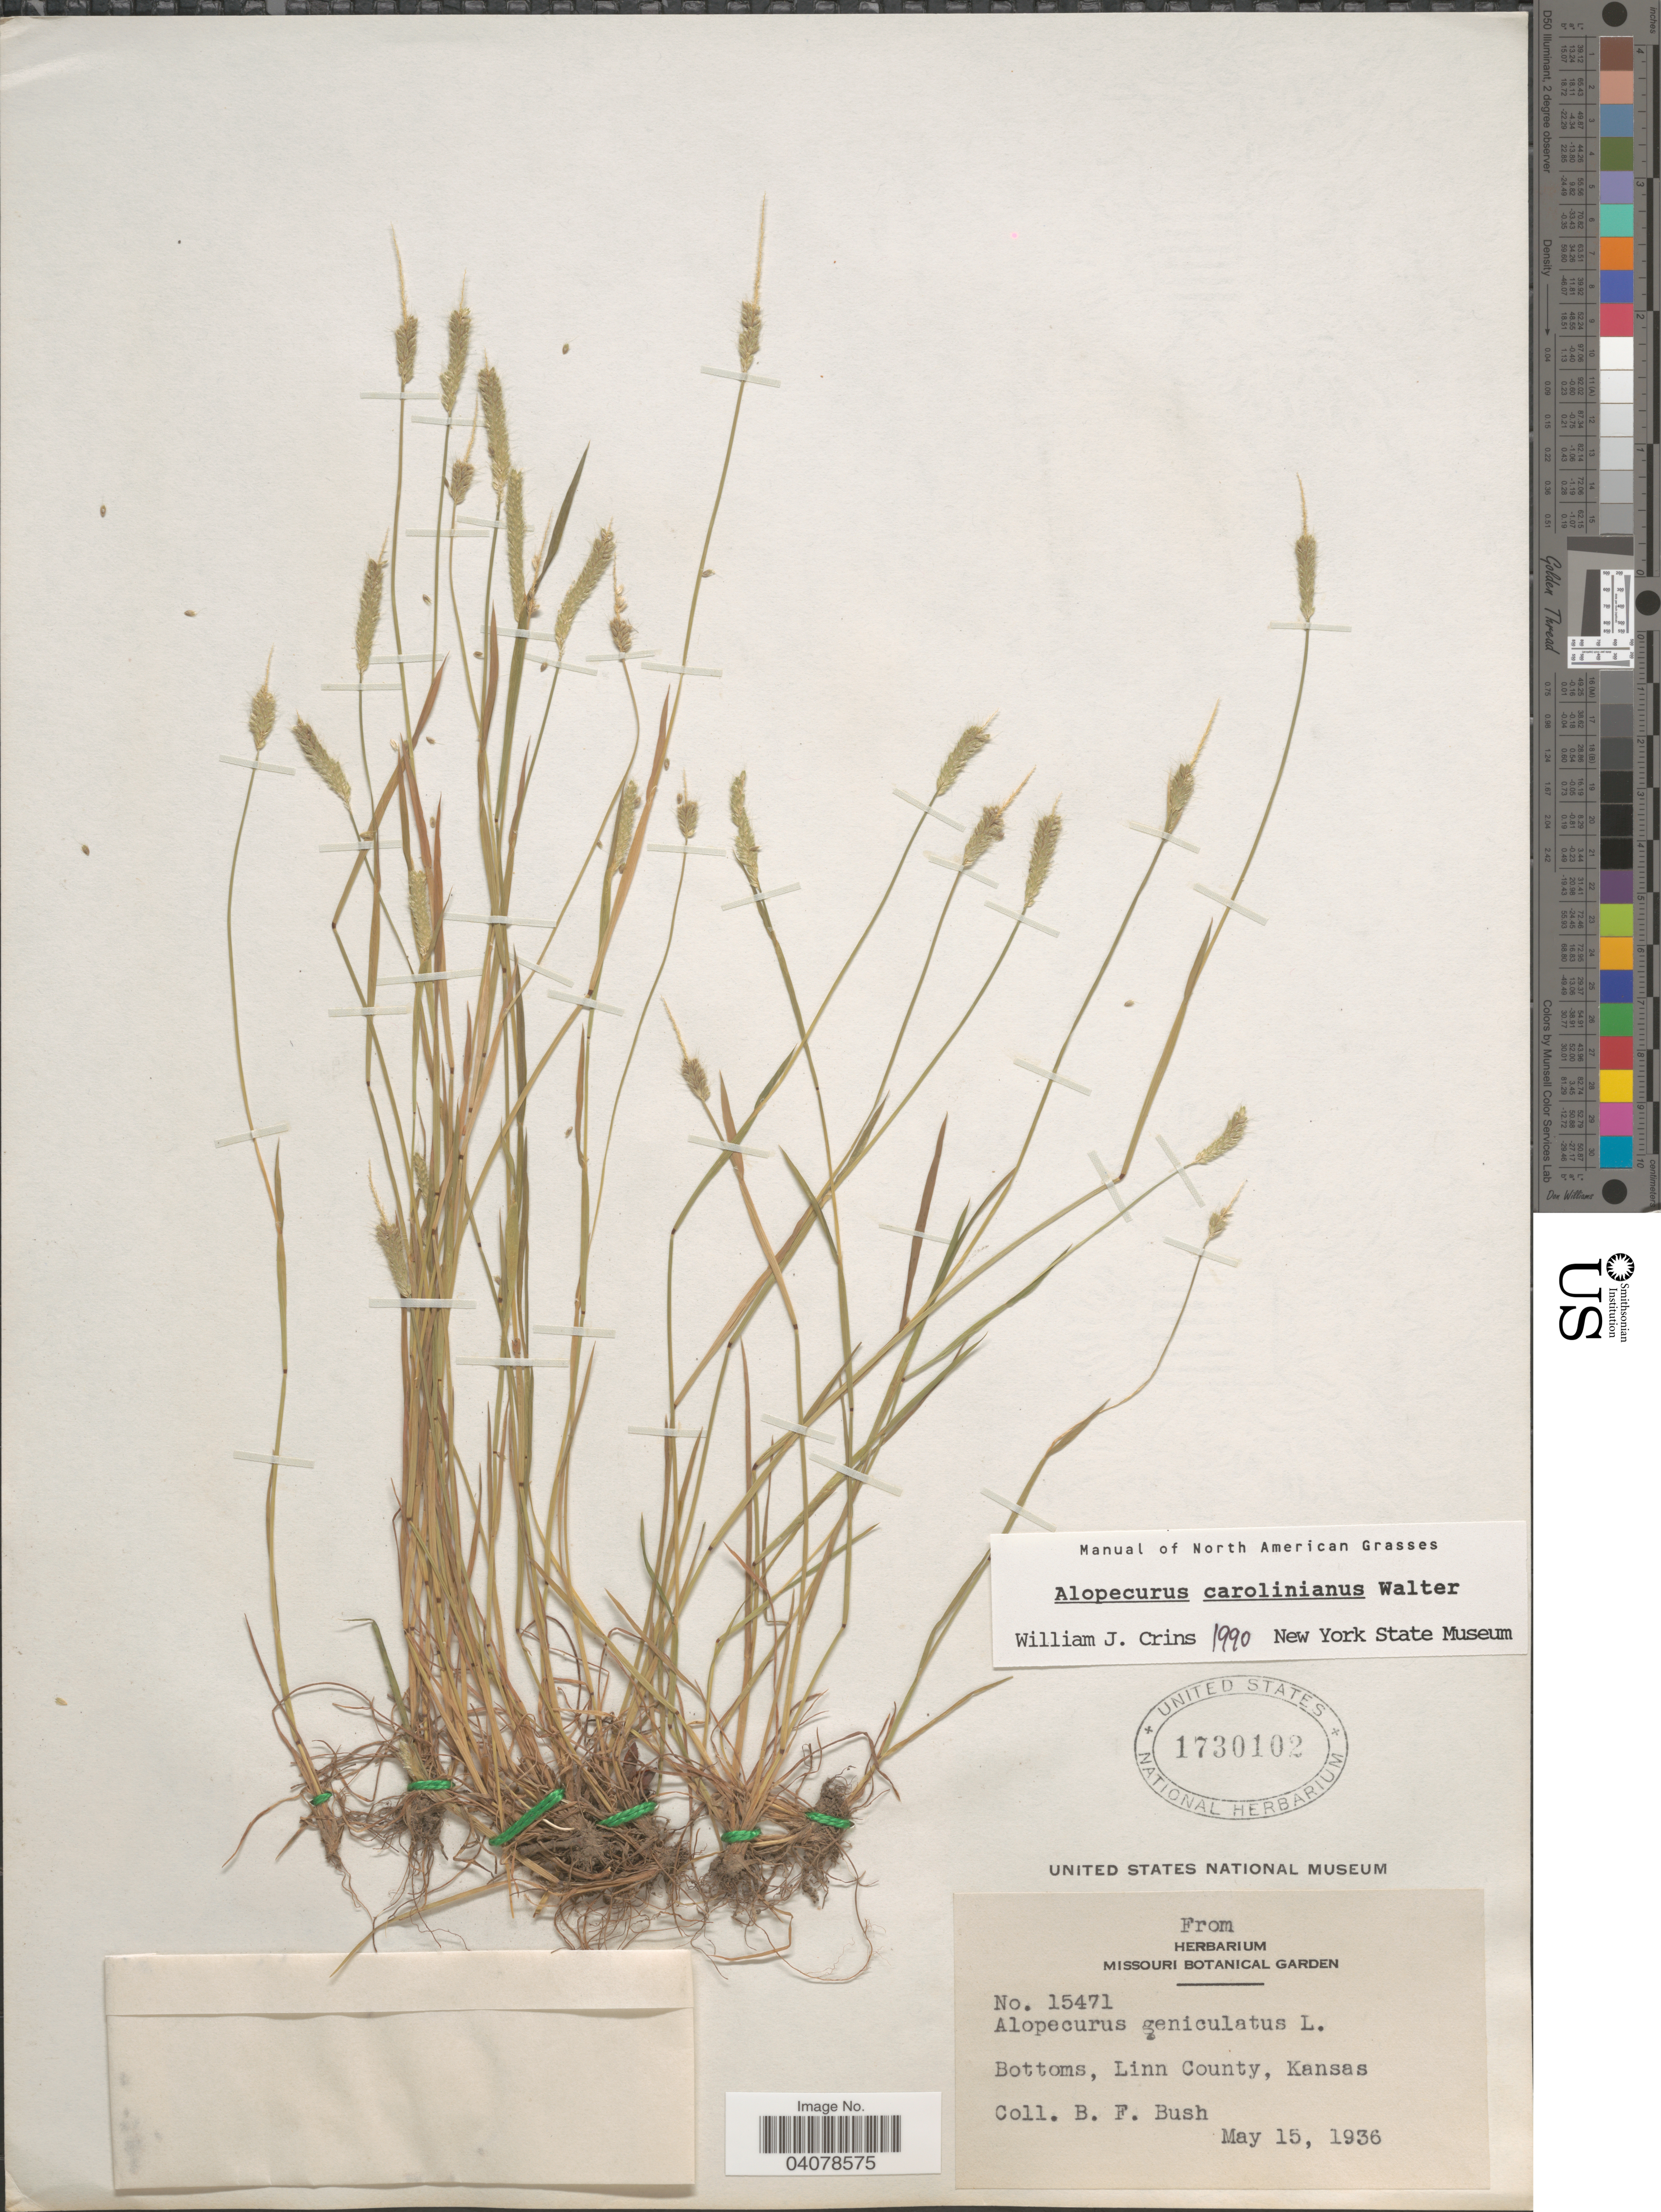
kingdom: Plantae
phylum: Tracheophyta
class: Liliopsida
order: Poales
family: Poaceae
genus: Alopecurus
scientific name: Alopecurus carolinianus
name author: Walter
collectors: B. F. Bush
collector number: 15471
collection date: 1936-05-15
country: United States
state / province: Kansas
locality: Bottoms, Linn County.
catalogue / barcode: US 1730102